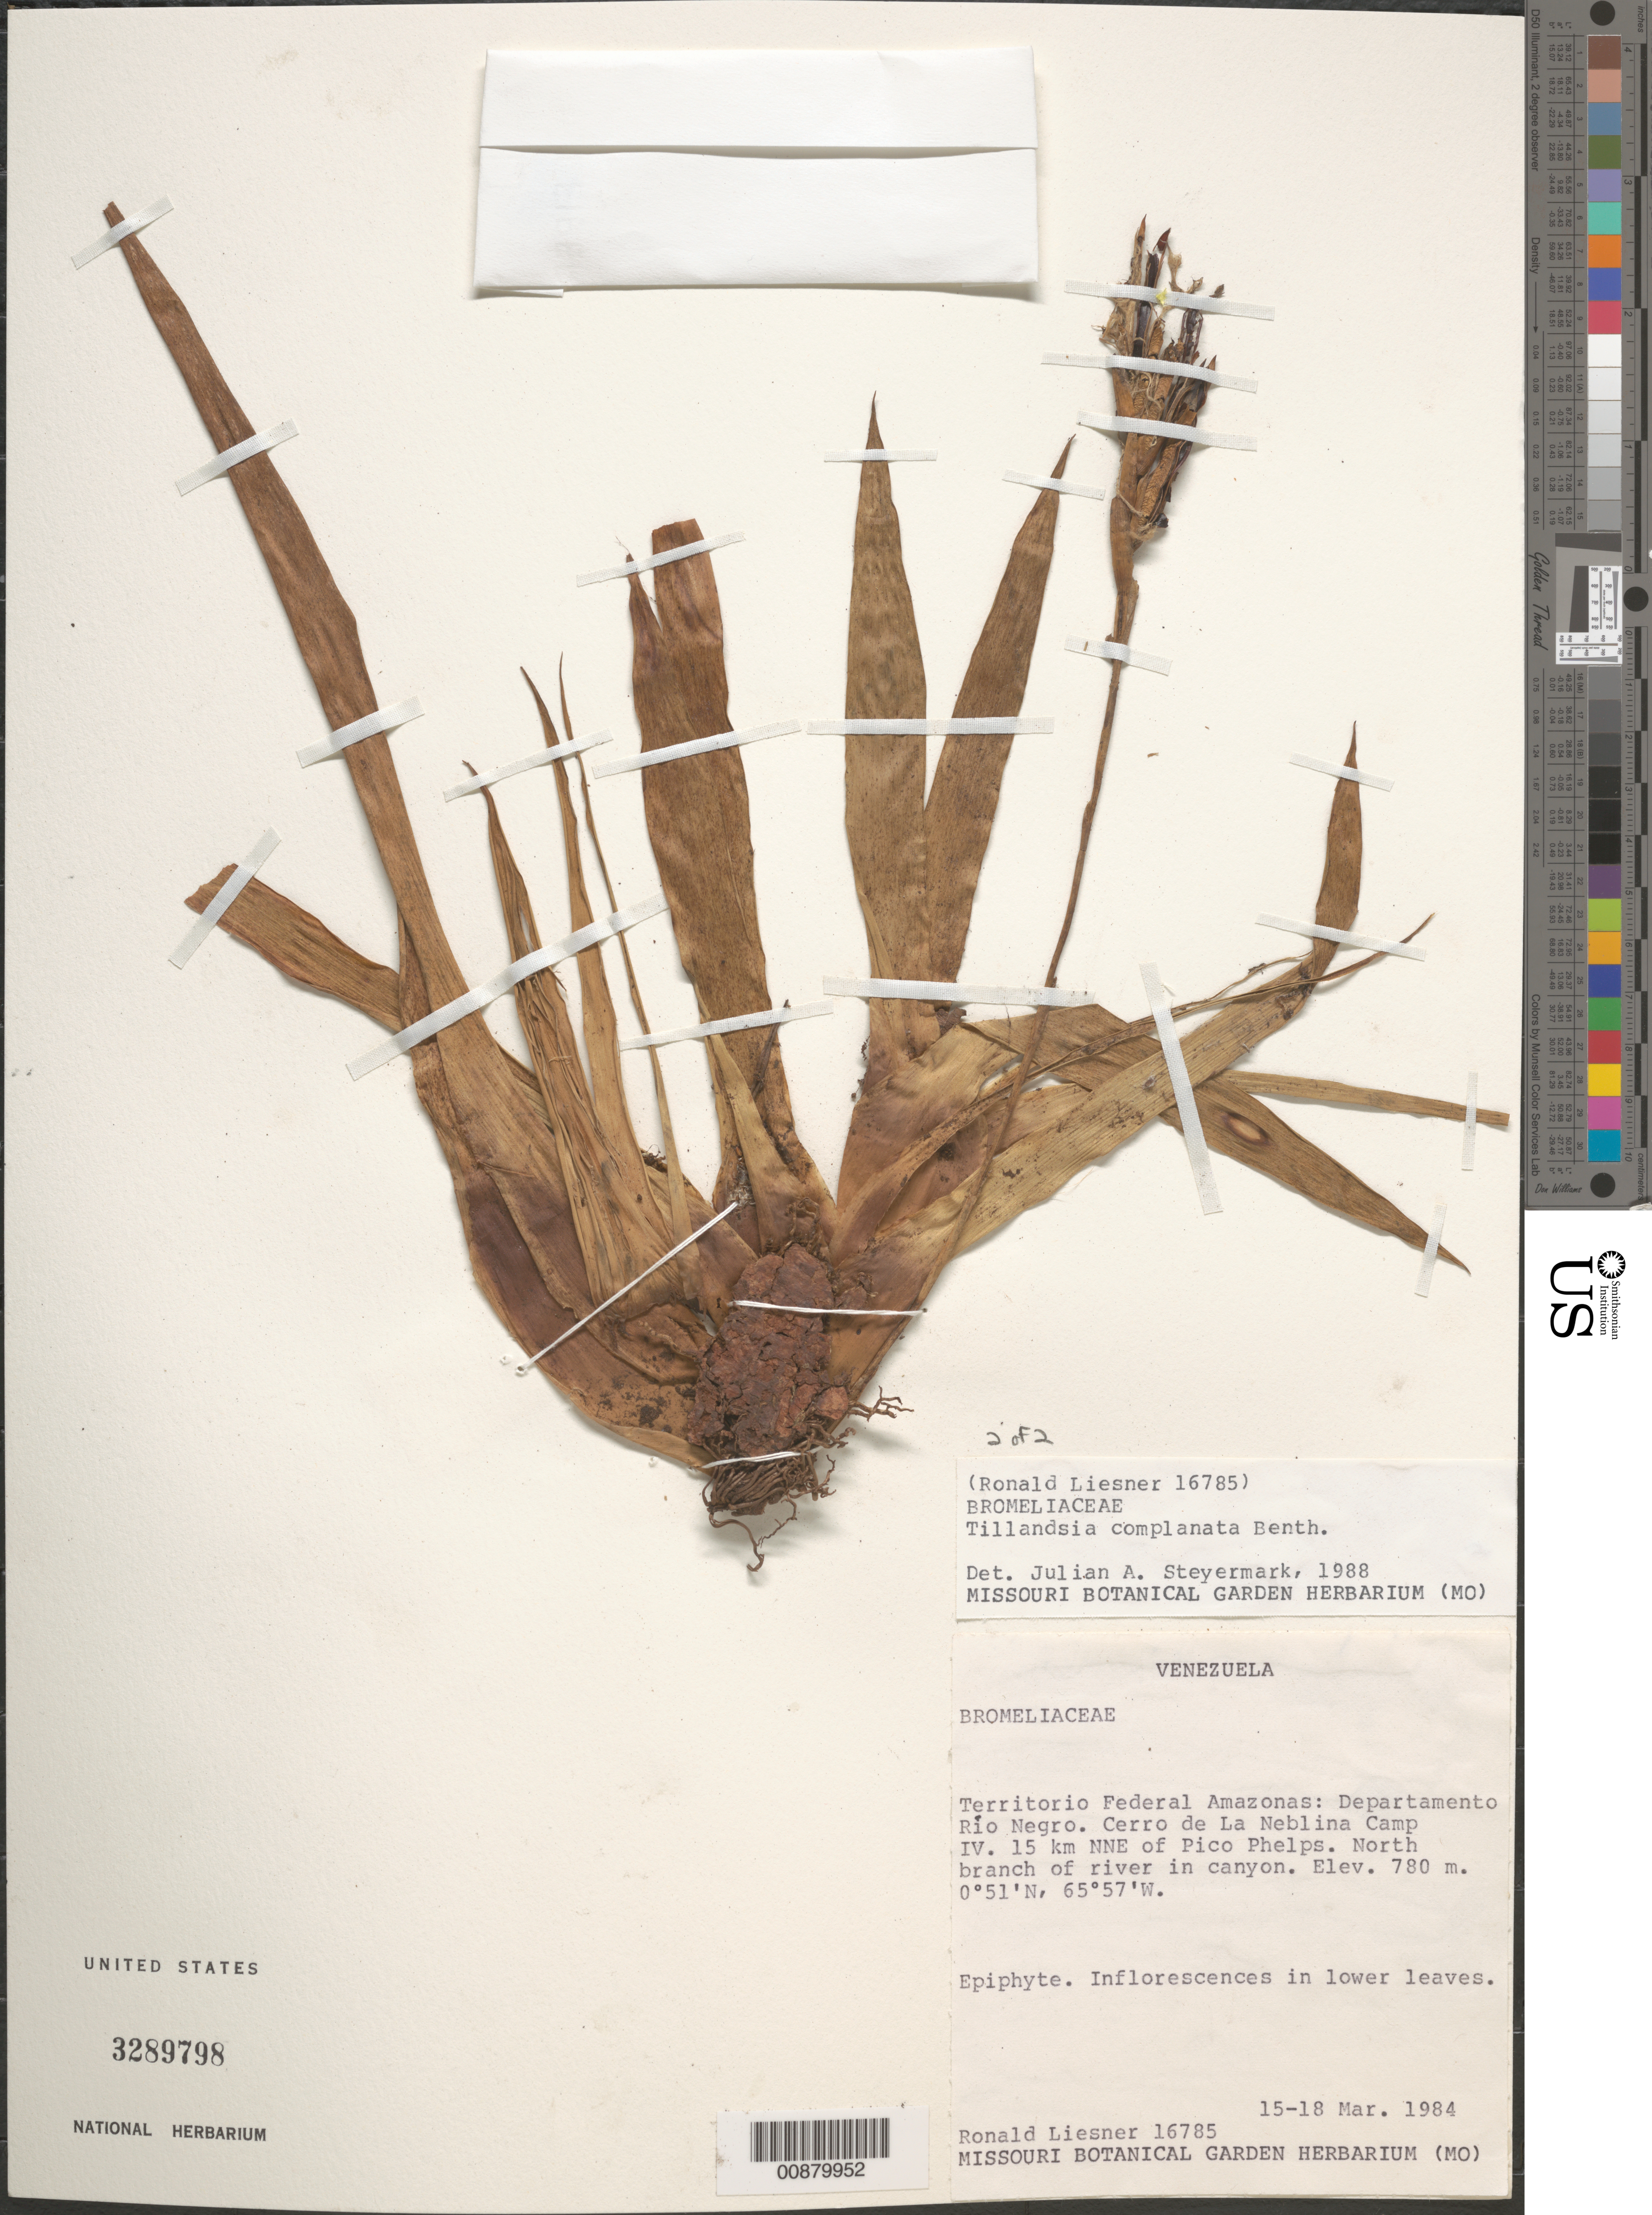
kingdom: Plantae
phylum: Tracheophyta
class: Liliopsida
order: Poales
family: Bromeliaceae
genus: Tillandsia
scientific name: Tillandsia complanata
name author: Benth.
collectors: R. L. Liesner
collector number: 16785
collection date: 1984-03-15/1984-03-18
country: Venezuela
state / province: Amazonas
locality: Territorio Federal Amazonas: Departamento Río Negro. Cerro de La Neblina Camp IV. 15 km NNE of Pico Phelps. North branch of river in canyon.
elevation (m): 780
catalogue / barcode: US 3289798